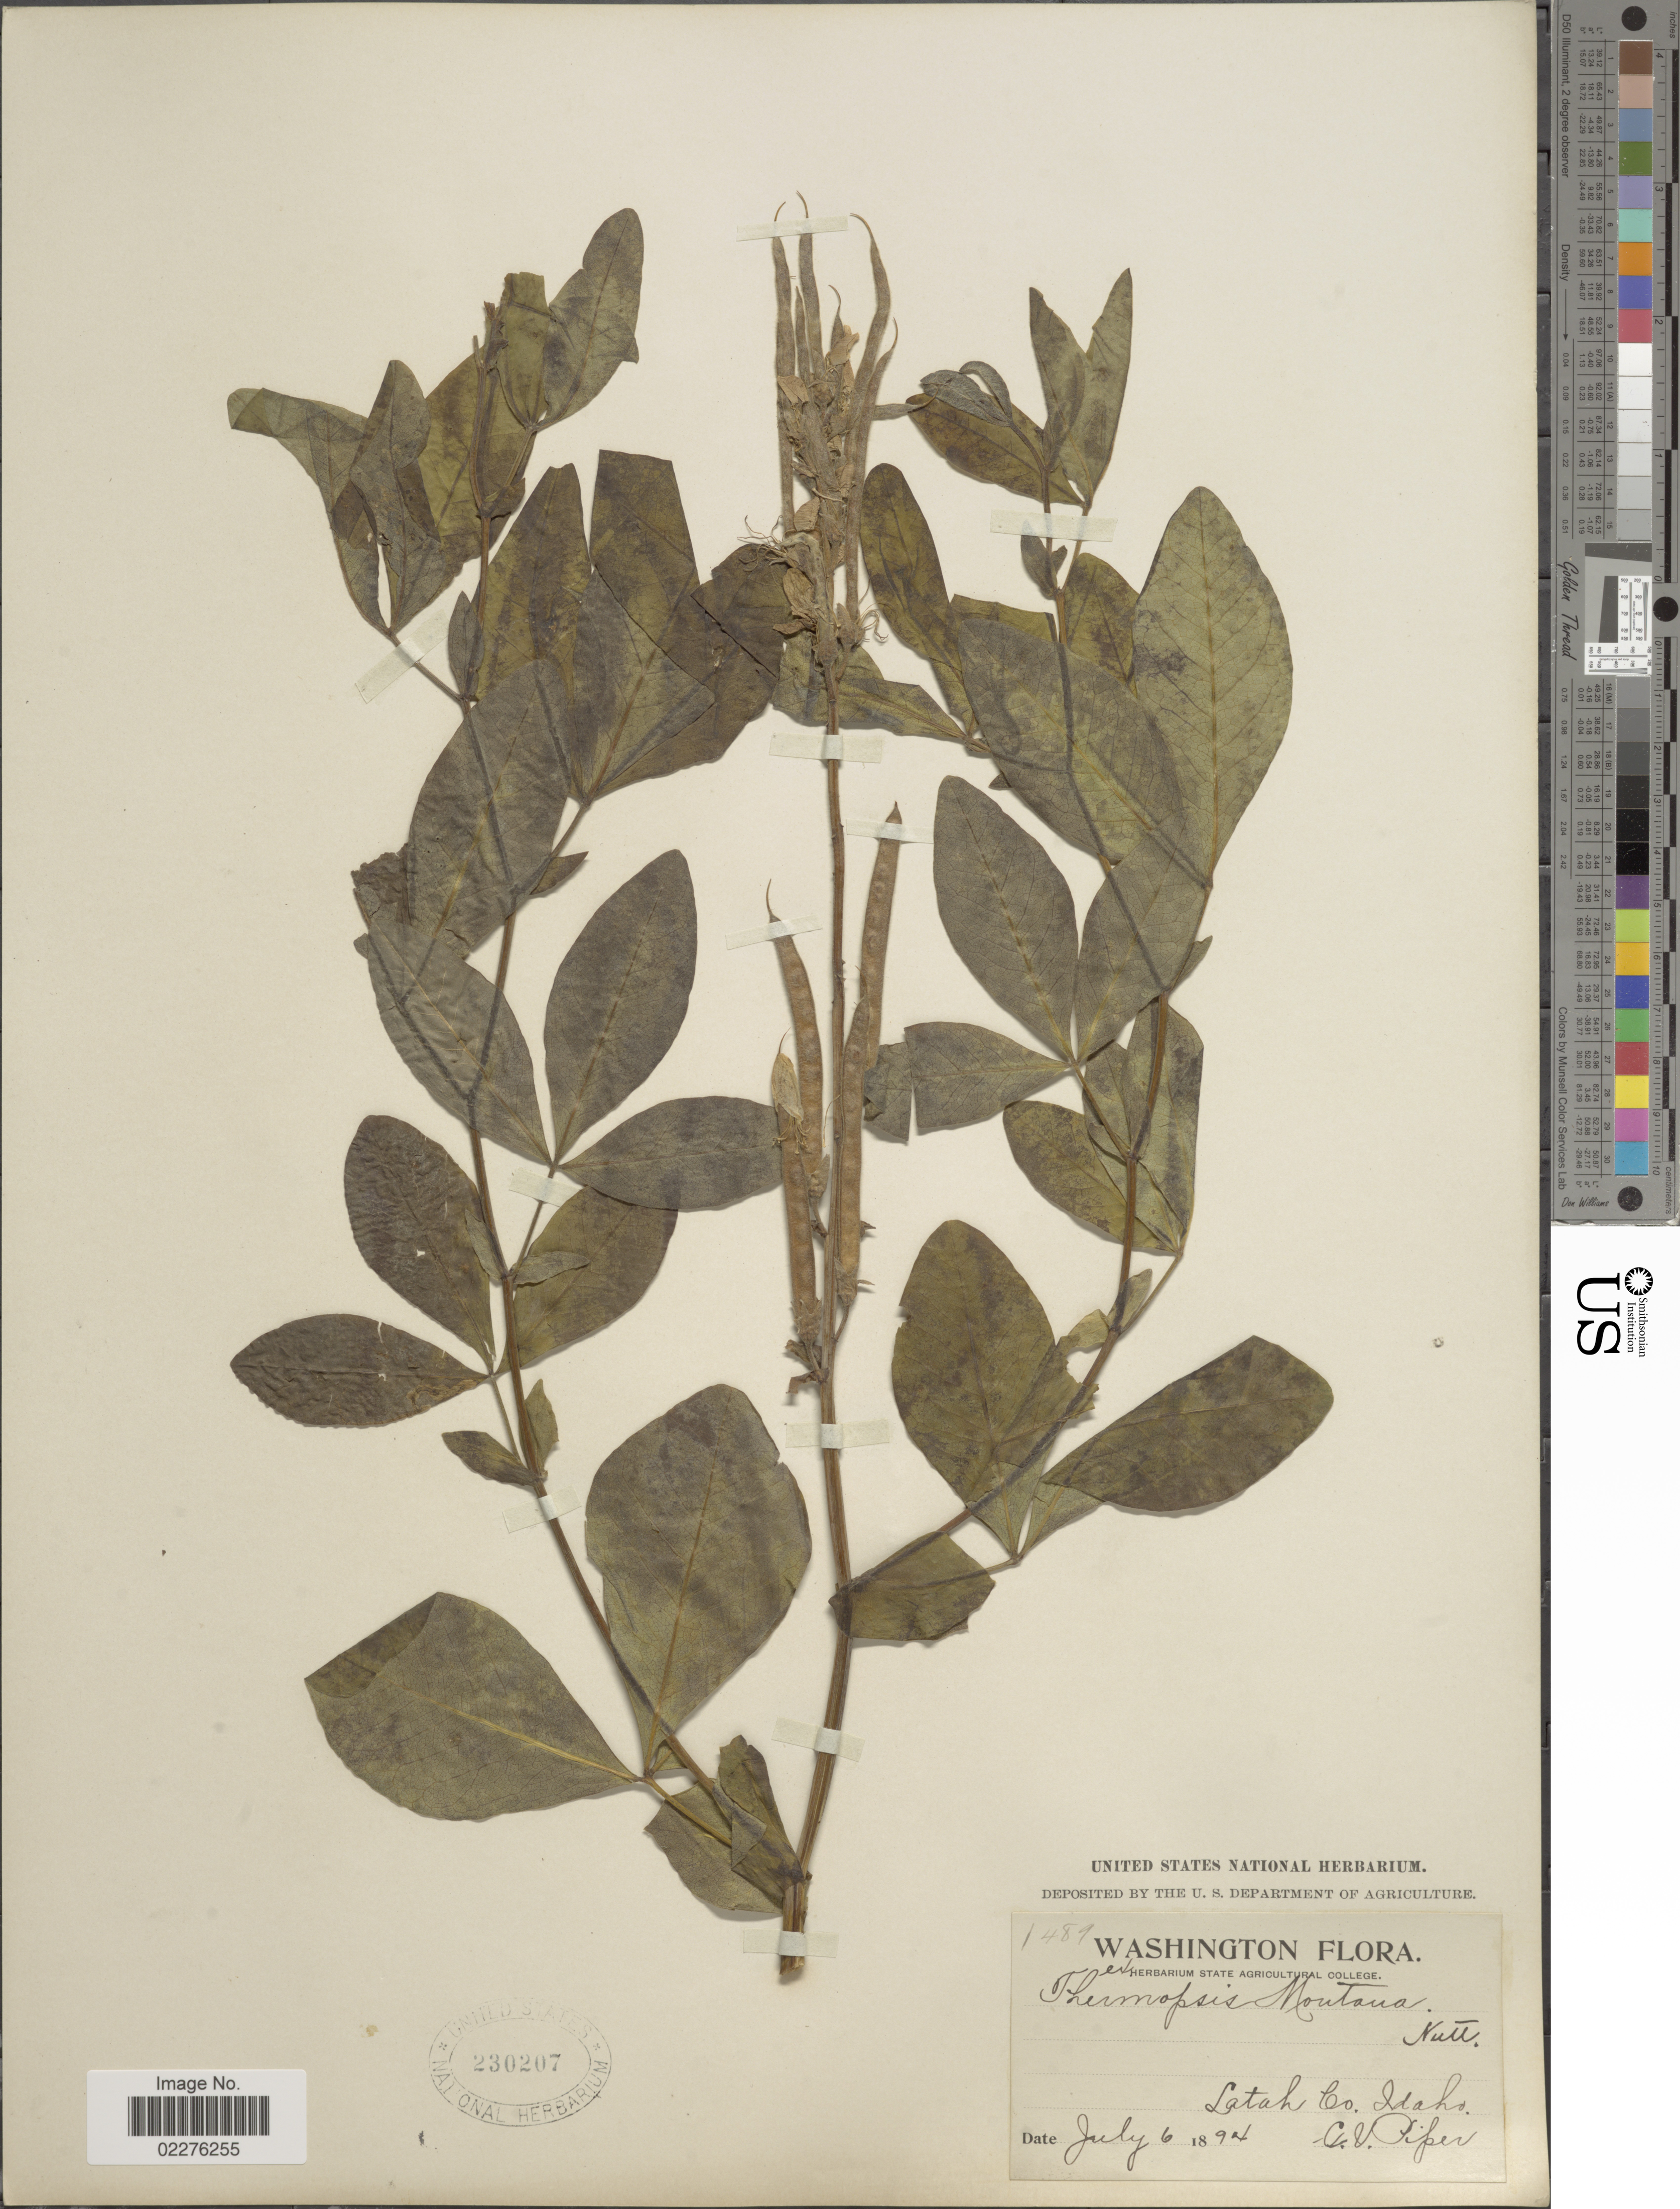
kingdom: Plantae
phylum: Tracheophyta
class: Magnoliopsida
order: Fabales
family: Fabaceae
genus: Thermopsis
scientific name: Thermopsis montana var. ovata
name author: (B.L. Rob. ex Piper) H. St. John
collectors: C. V. Piper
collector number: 1489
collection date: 1894-07-06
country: United States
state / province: Idaho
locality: Washington, Latah Co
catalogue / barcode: US 230207